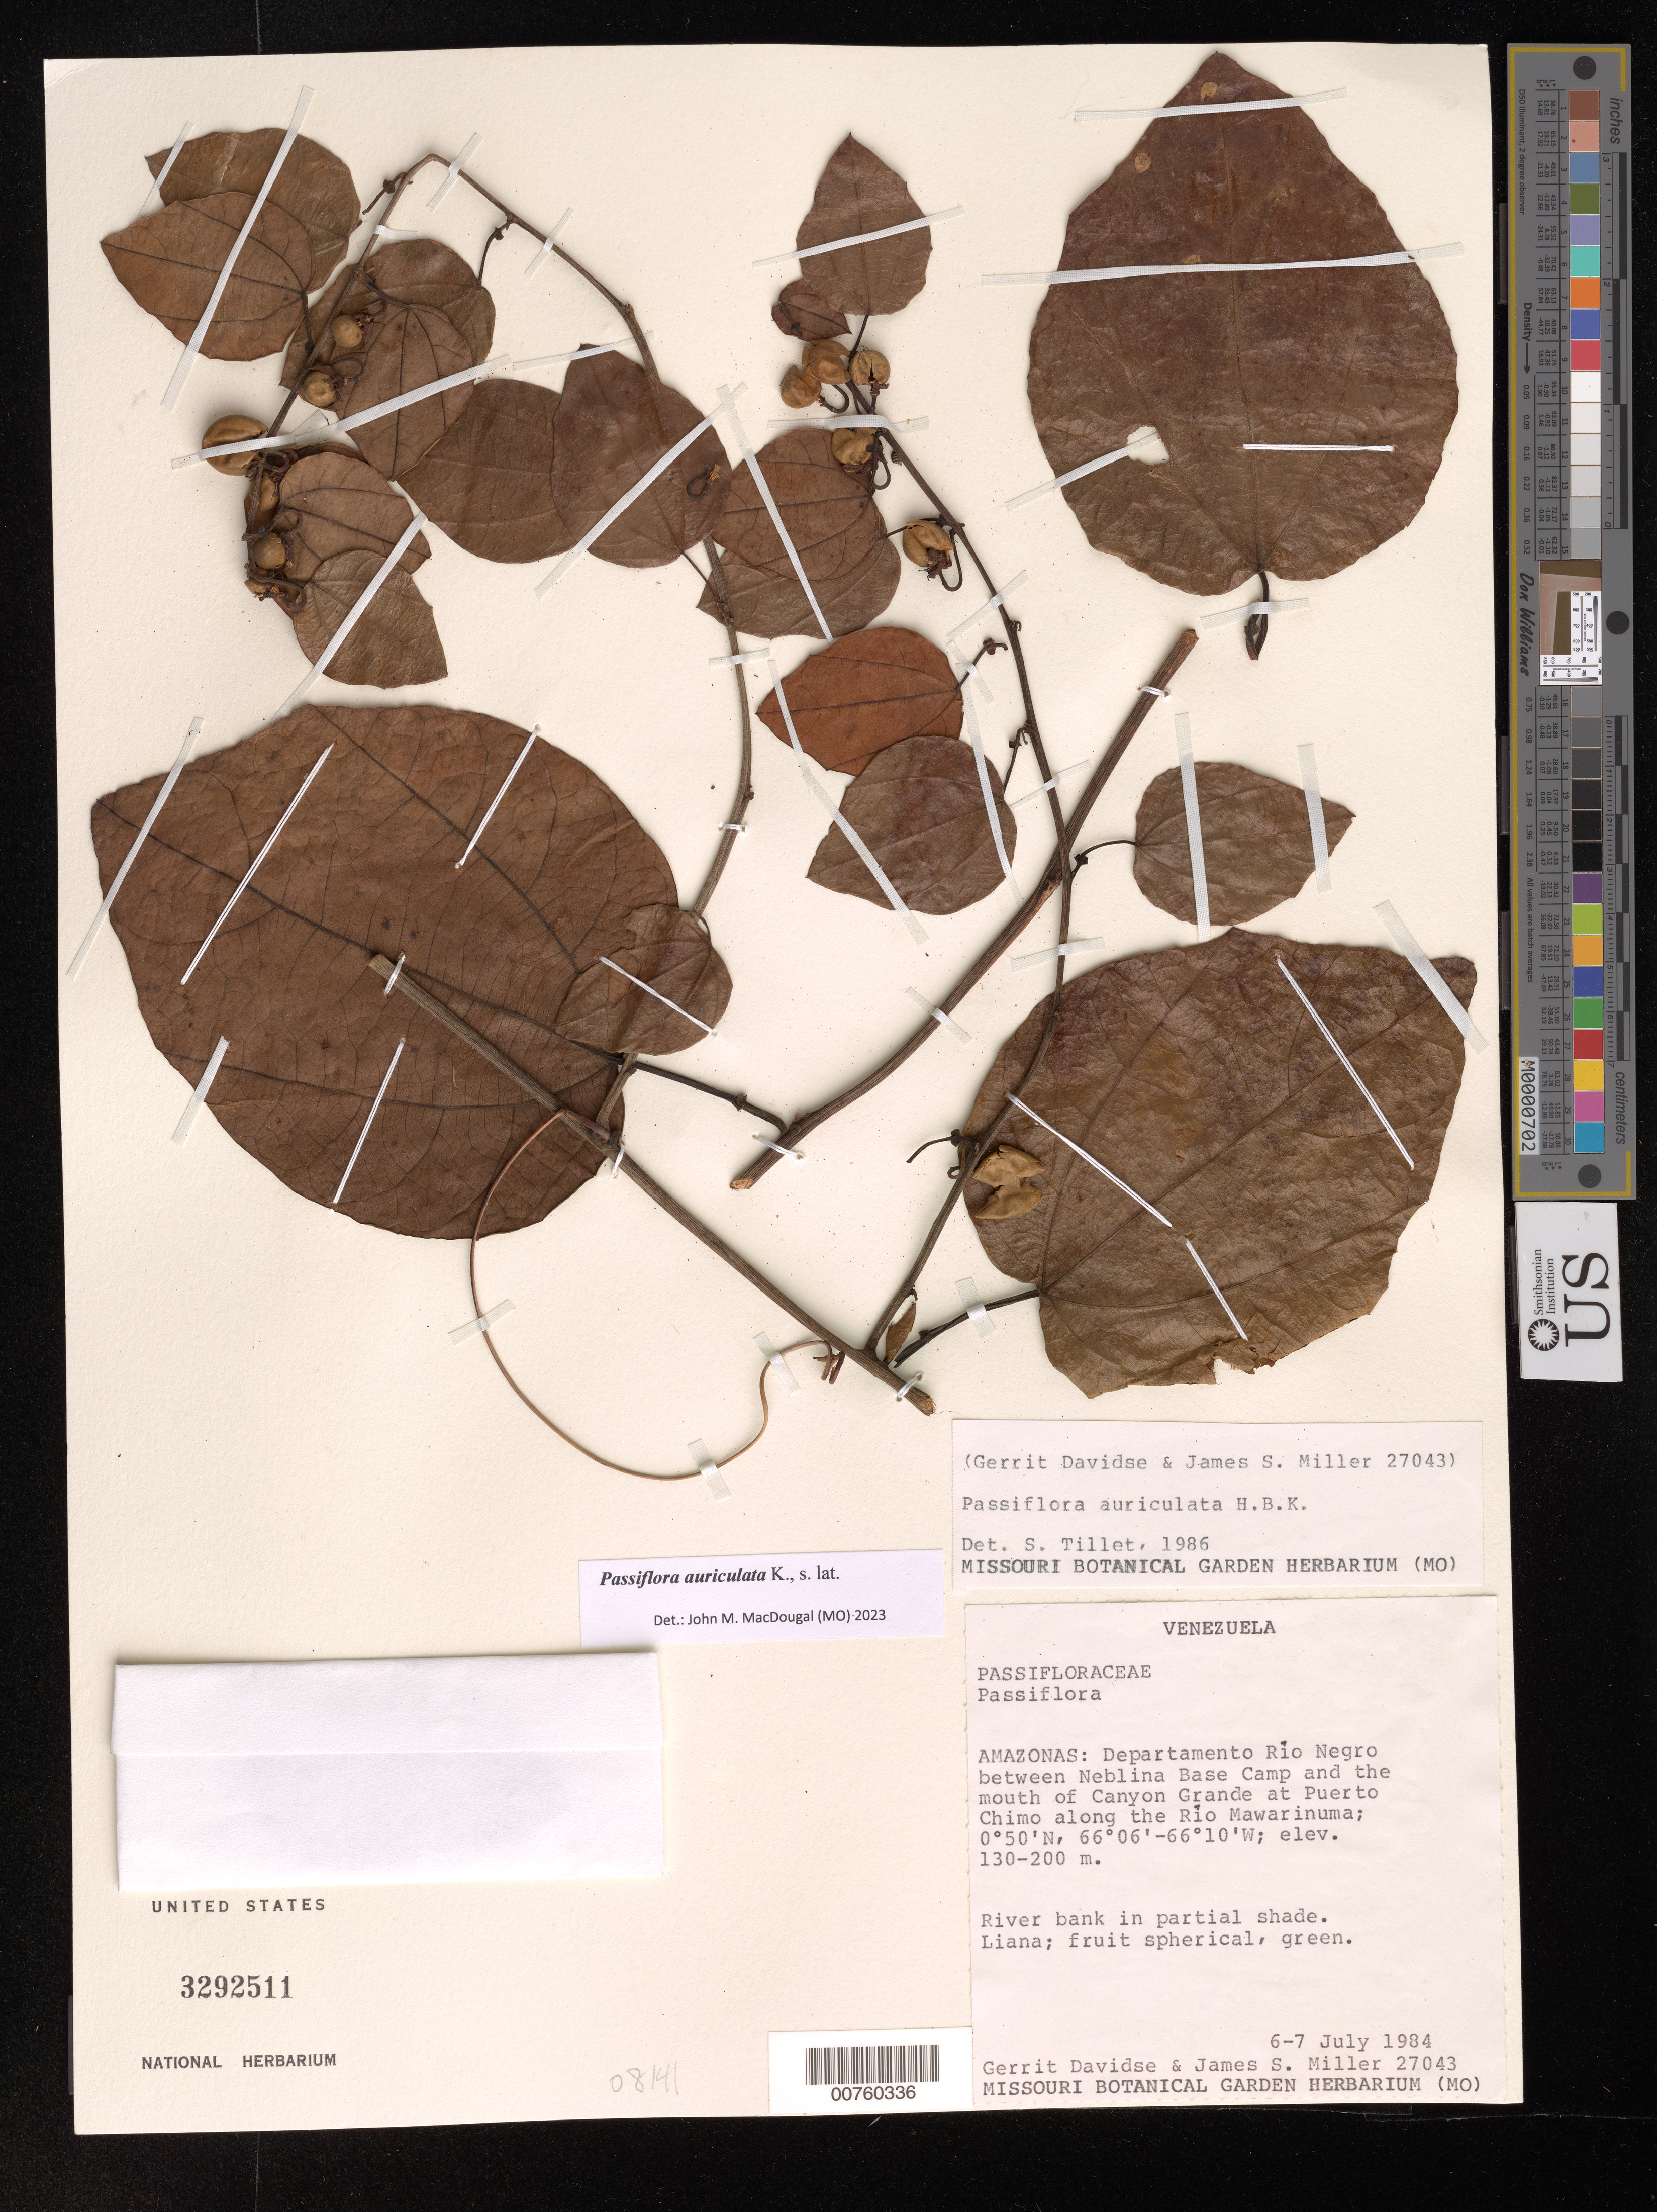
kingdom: Plantae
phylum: Tracheophyta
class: Magnoliopsida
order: Malpighiales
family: Passifloraceae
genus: Passiflora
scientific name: Passiflora auriculata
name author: Kunth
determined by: Tillett, S. S.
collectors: G. Davidse & J. S. Miller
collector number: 27043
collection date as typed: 6-Jul-84 to 7-Jul-84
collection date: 1984-07-06/1984-07-07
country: Venezuela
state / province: Amazonas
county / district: Río Negro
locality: Neblina Base Camp to mouth of Canyon Grande, along Río Mawarinuma, at Puerto Chimo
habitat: Riverbank in partial shade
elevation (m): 130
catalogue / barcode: US 3292511